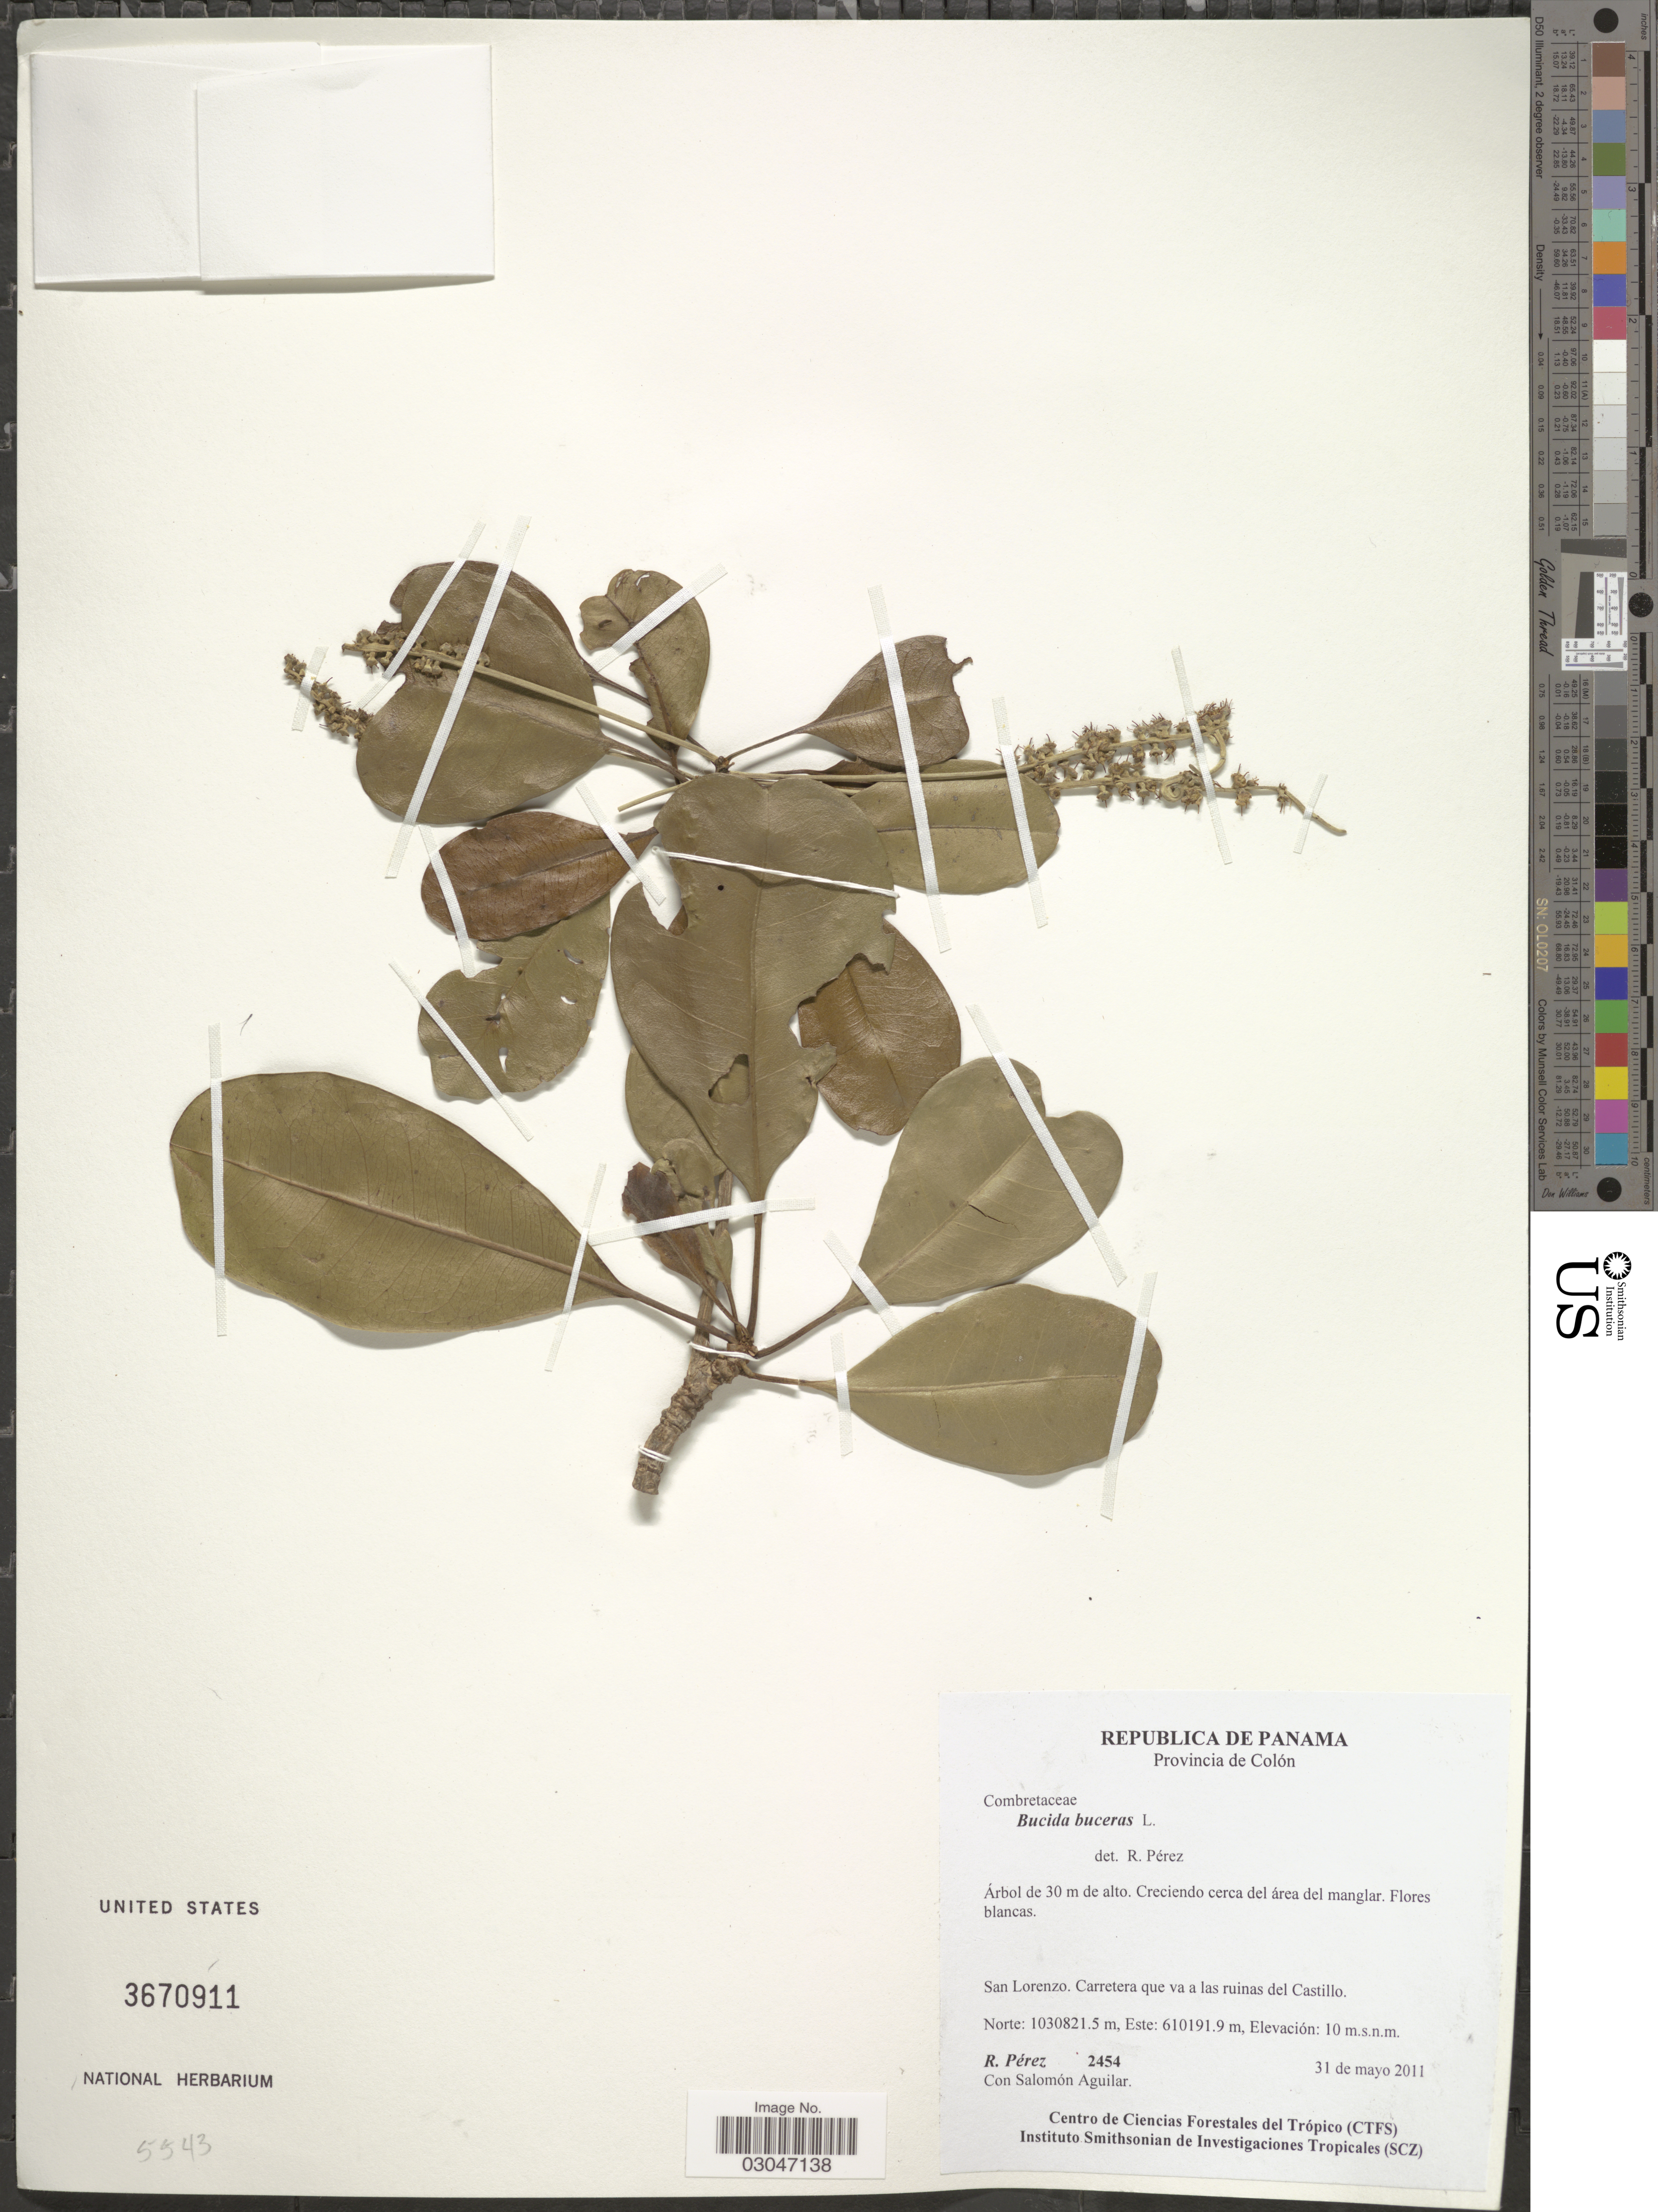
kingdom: Plantae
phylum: Tracheophyta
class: Magnoliopsida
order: Myrtales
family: Combretaceae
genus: Terminalia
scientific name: Terminalia buceras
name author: (L.) C. Wright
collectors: R. Perez & S. Aguilar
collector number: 2454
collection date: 2011-05-31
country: Panama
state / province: Colón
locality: San Lorenzo, Carretera que va a las ruinas del Castillo.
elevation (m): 10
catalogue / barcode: US 3670911